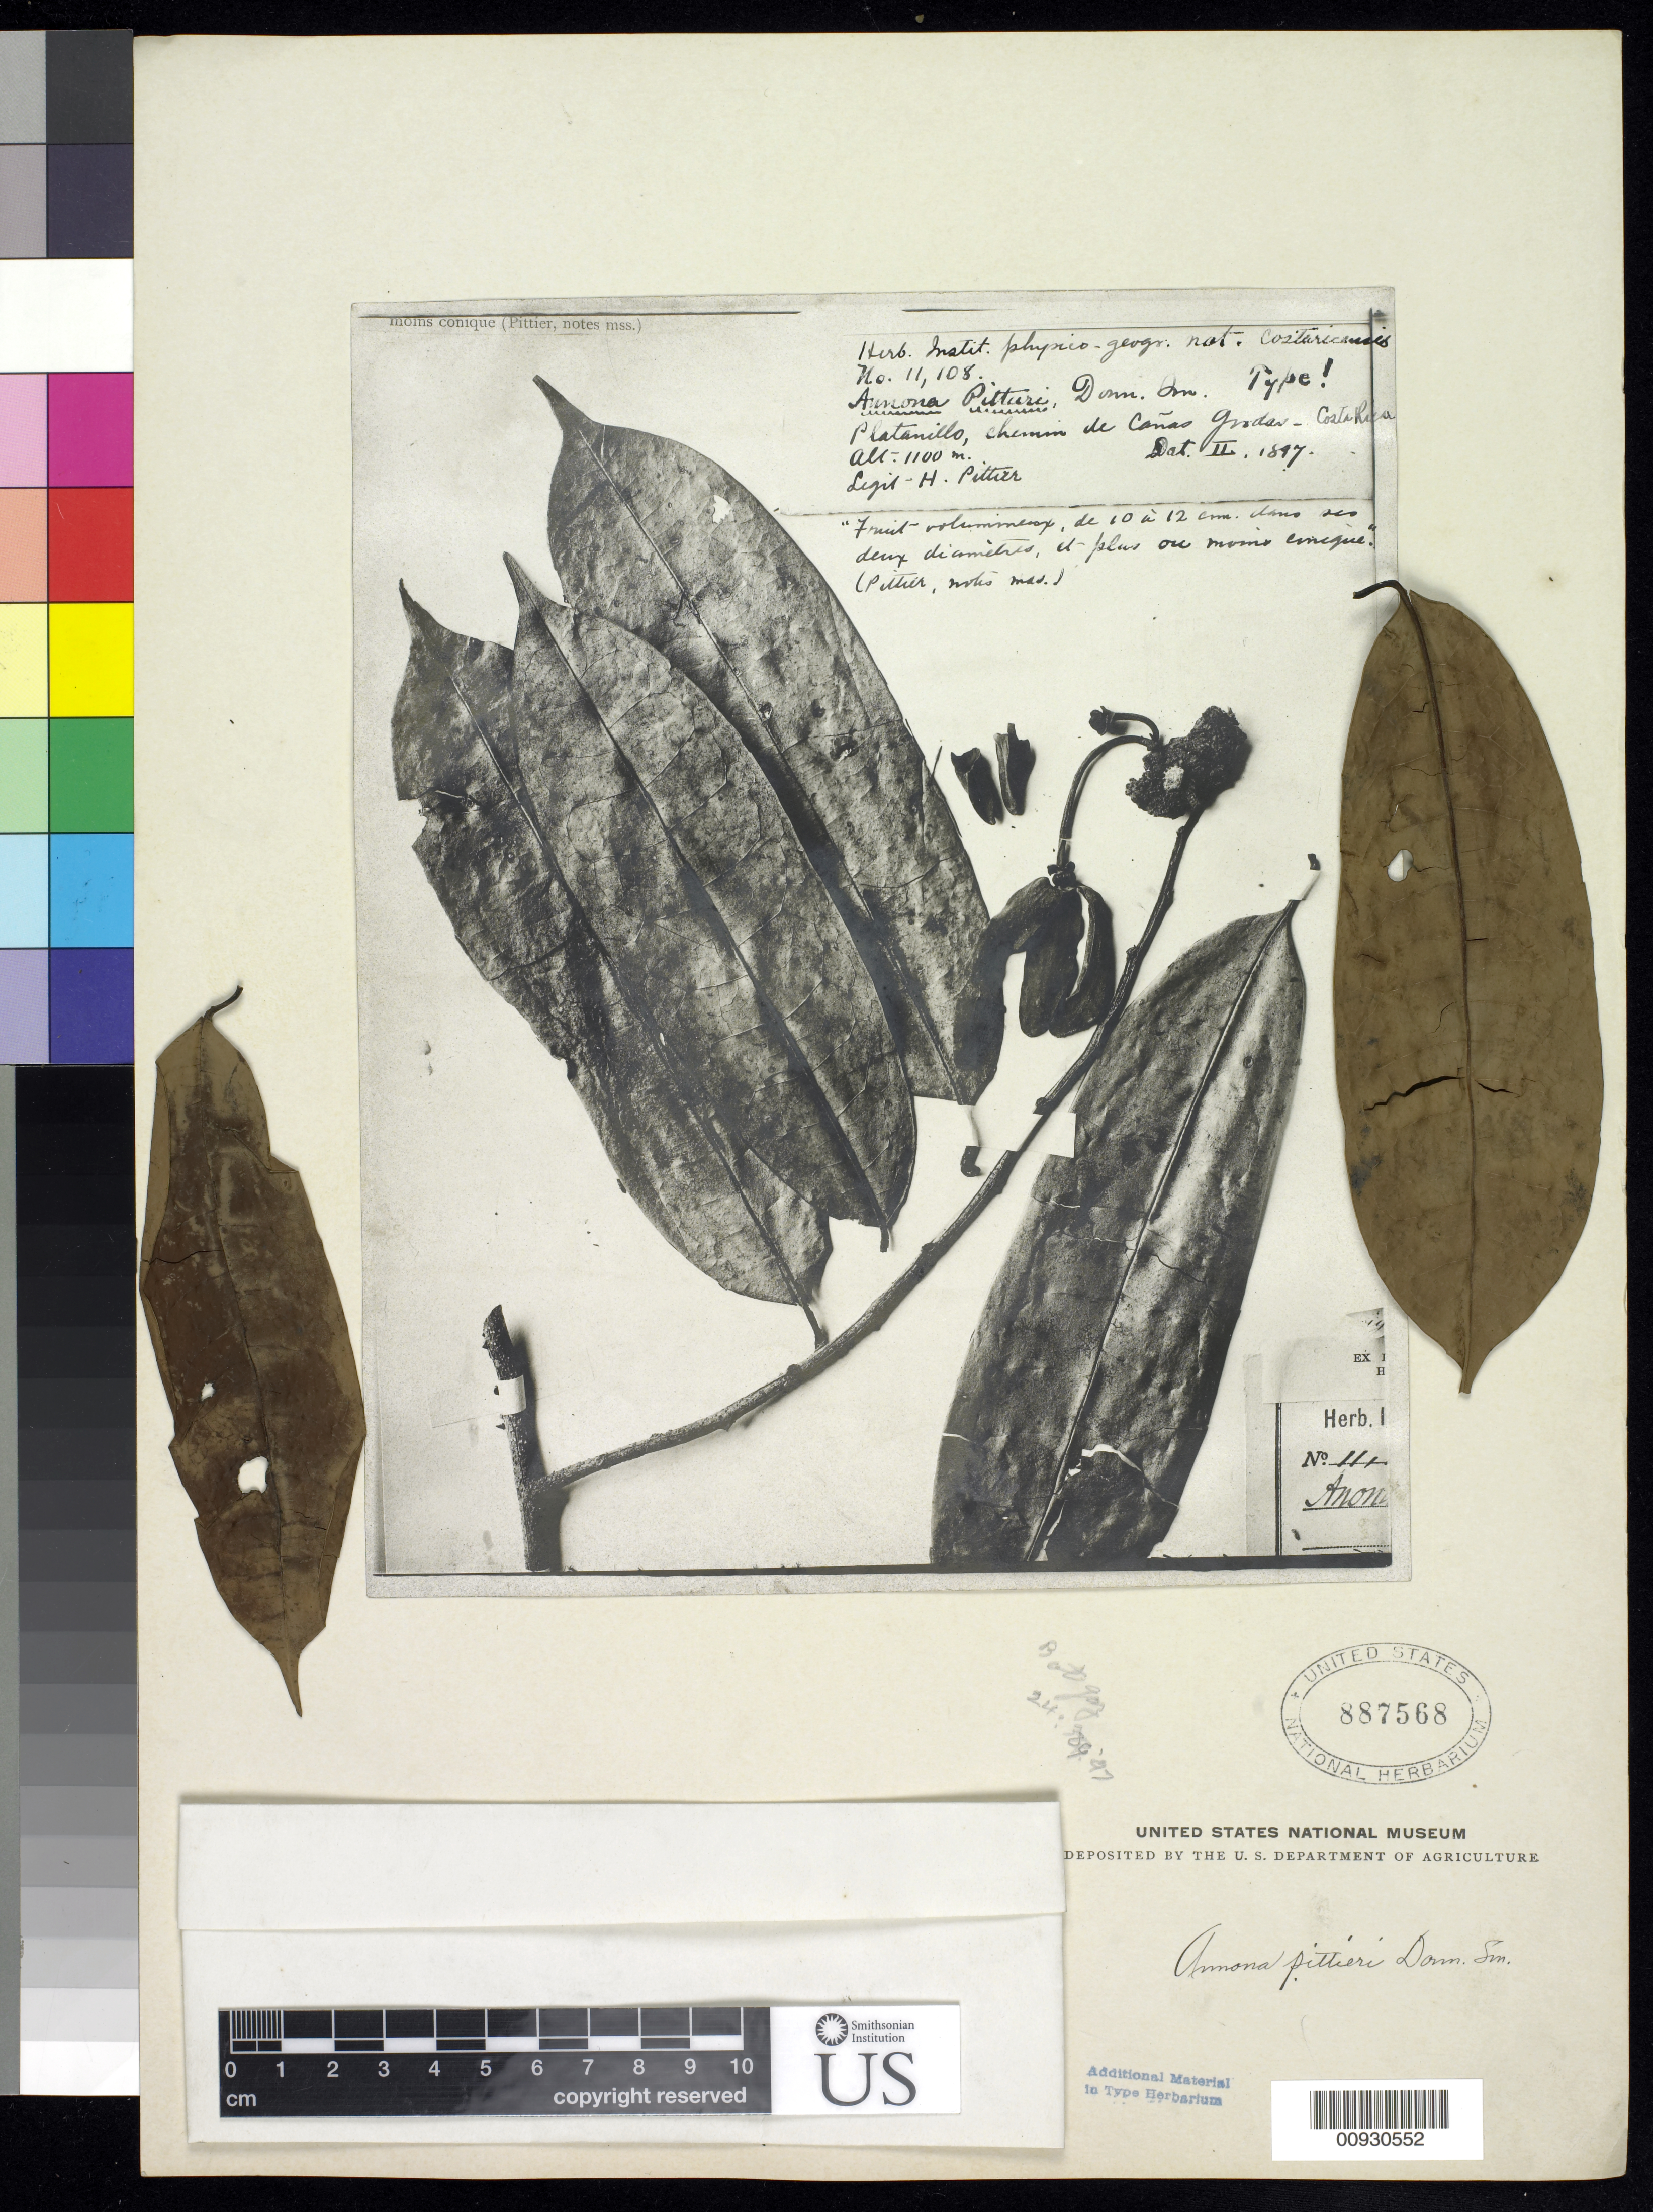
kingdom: Plantae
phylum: Tracheophyta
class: Magnoliopsida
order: Magnoliales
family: Annonaceae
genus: Annona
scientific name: Annona pittieri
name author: Donn. Sm.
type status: Isotype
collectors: H. F. Pittier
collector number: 11108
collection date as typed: Feb 1897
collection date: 1897-02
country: Costa Rica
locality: Platanillo on the road to Cañas Gordas.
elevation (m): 1036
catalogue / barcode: US 887568